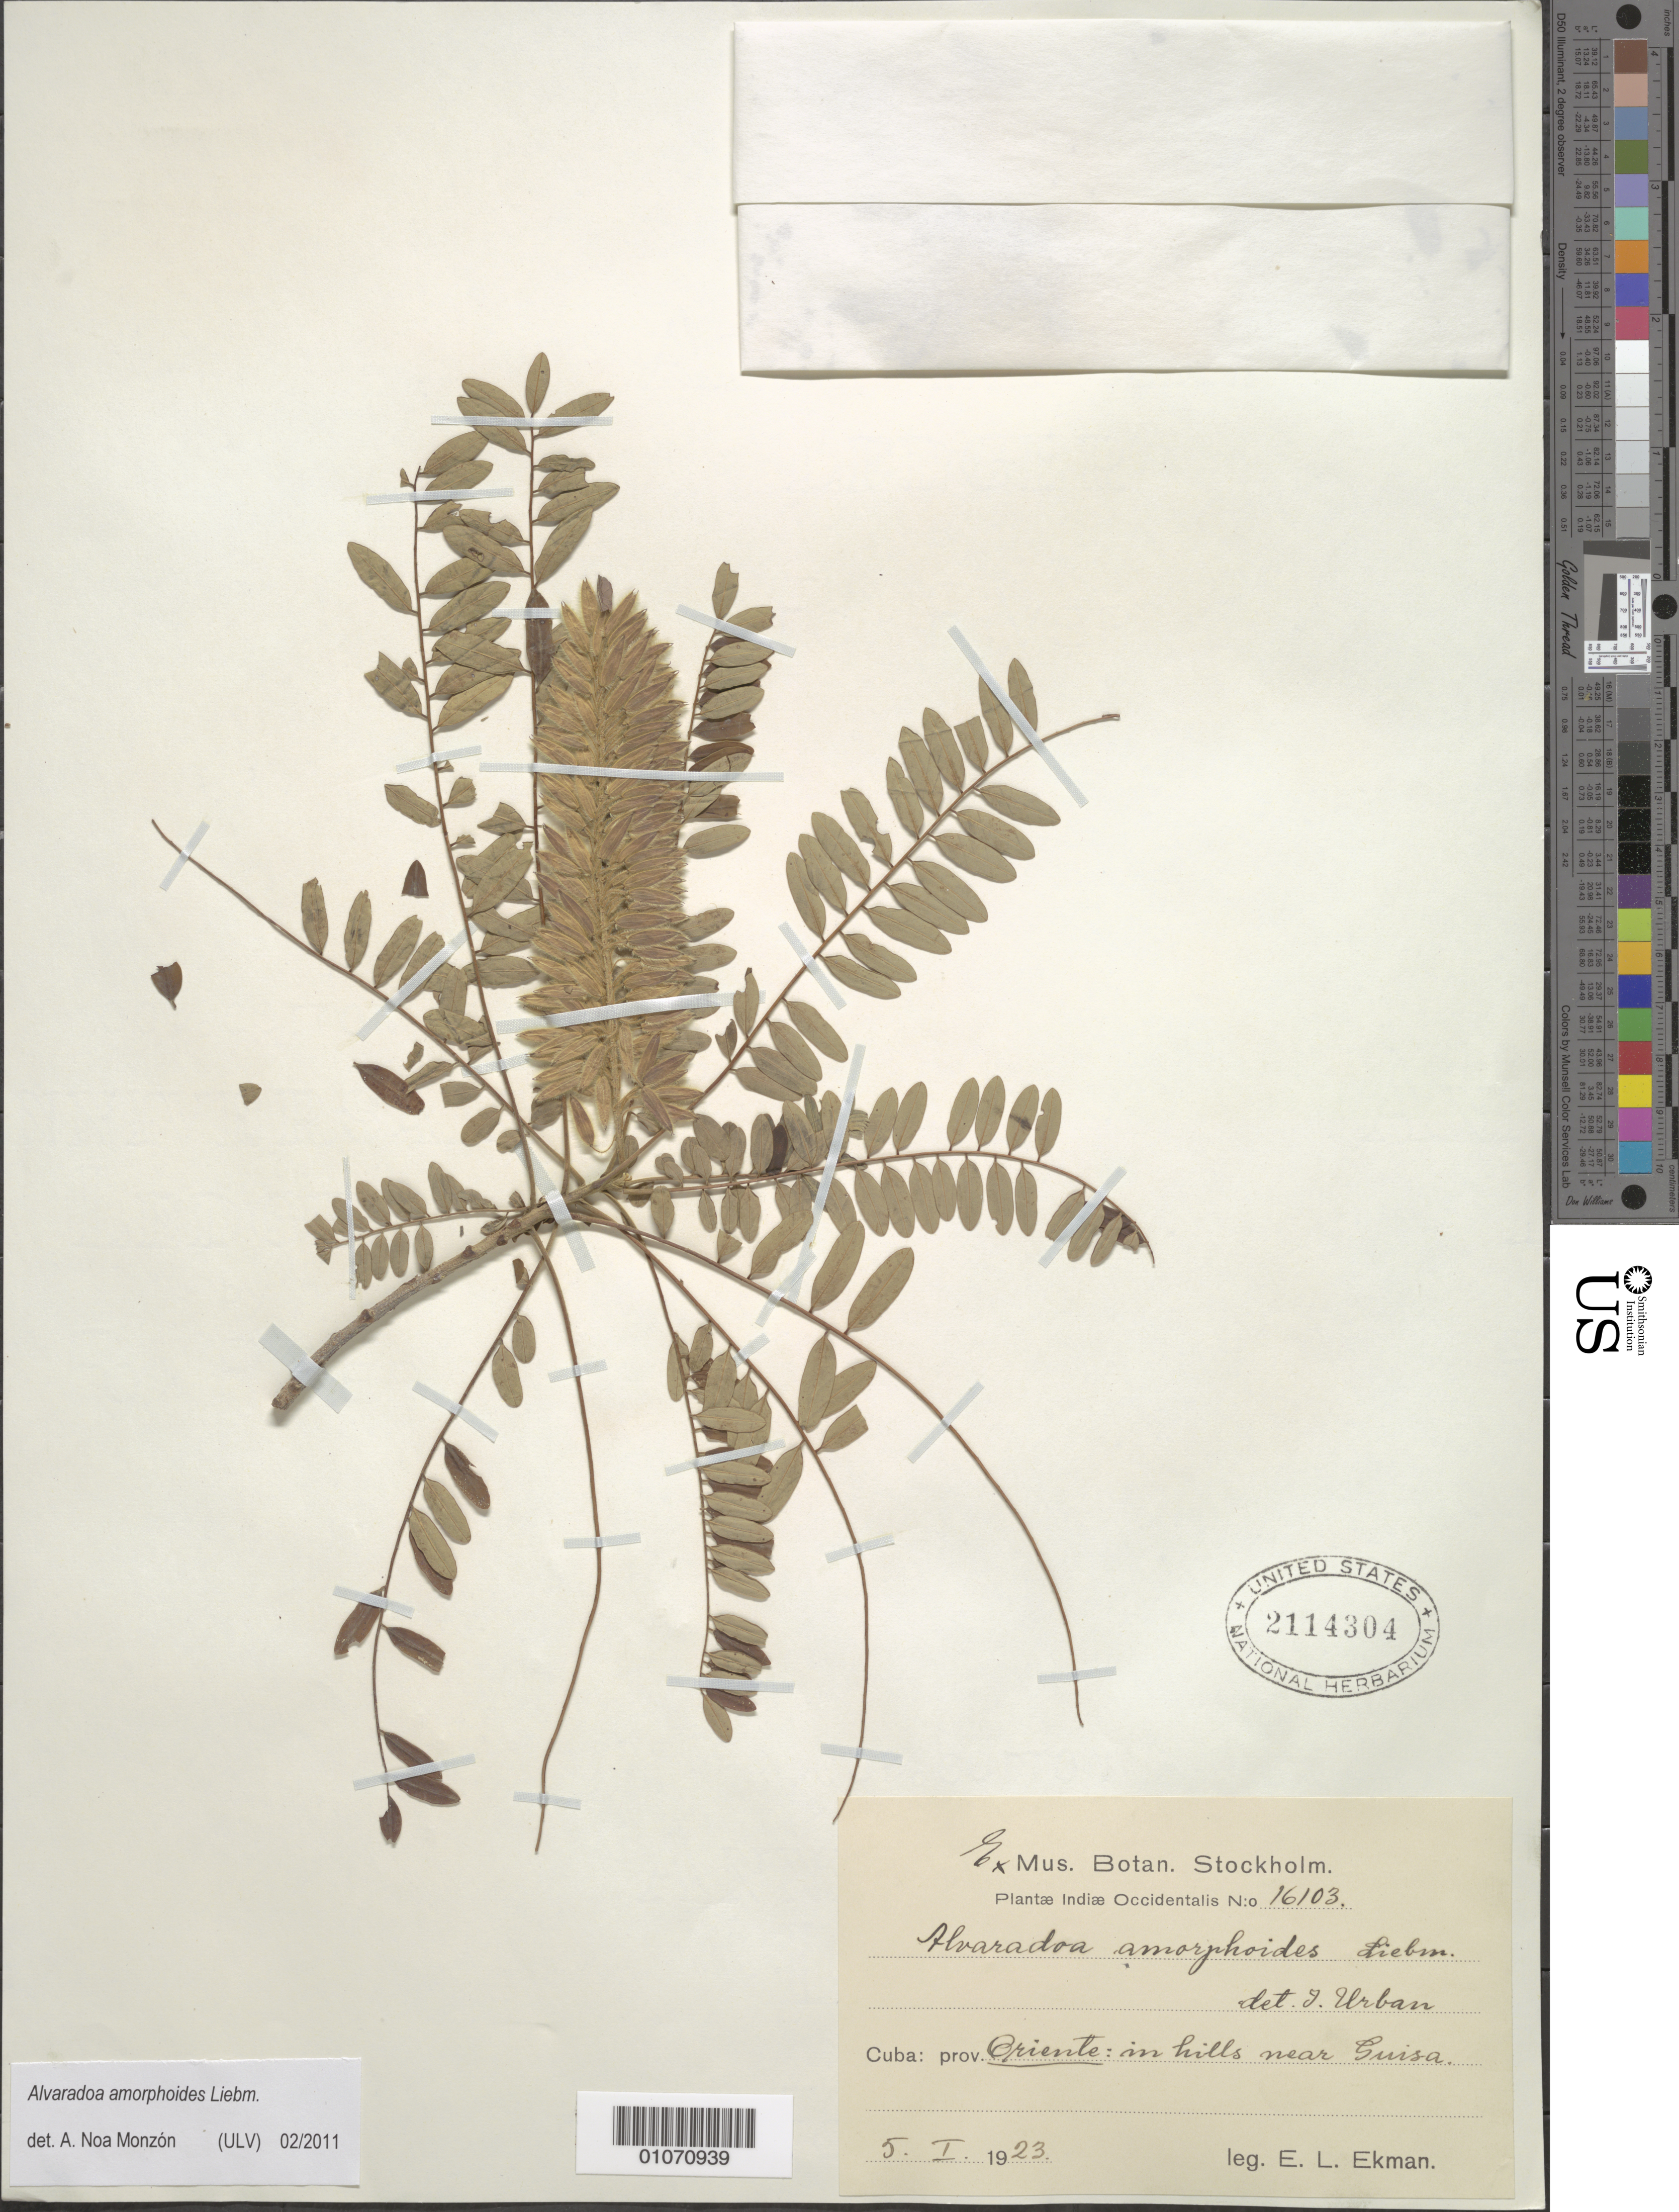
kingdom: Plantae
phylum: Tracheophyta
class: Magnoliopsida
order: Picramniales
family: Picramniaceae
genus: Alvaradoa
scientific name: Alvaradoa amorphoides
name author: Liebm.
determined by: Noa Monzón, A.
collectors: E. L. Ekman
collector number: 16103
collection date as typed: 05 Jan 1923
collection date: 1923-01-05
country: Cuba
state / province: Oriente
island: Cuba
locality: Guisa, near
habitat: Hills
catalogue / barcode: US 2114304